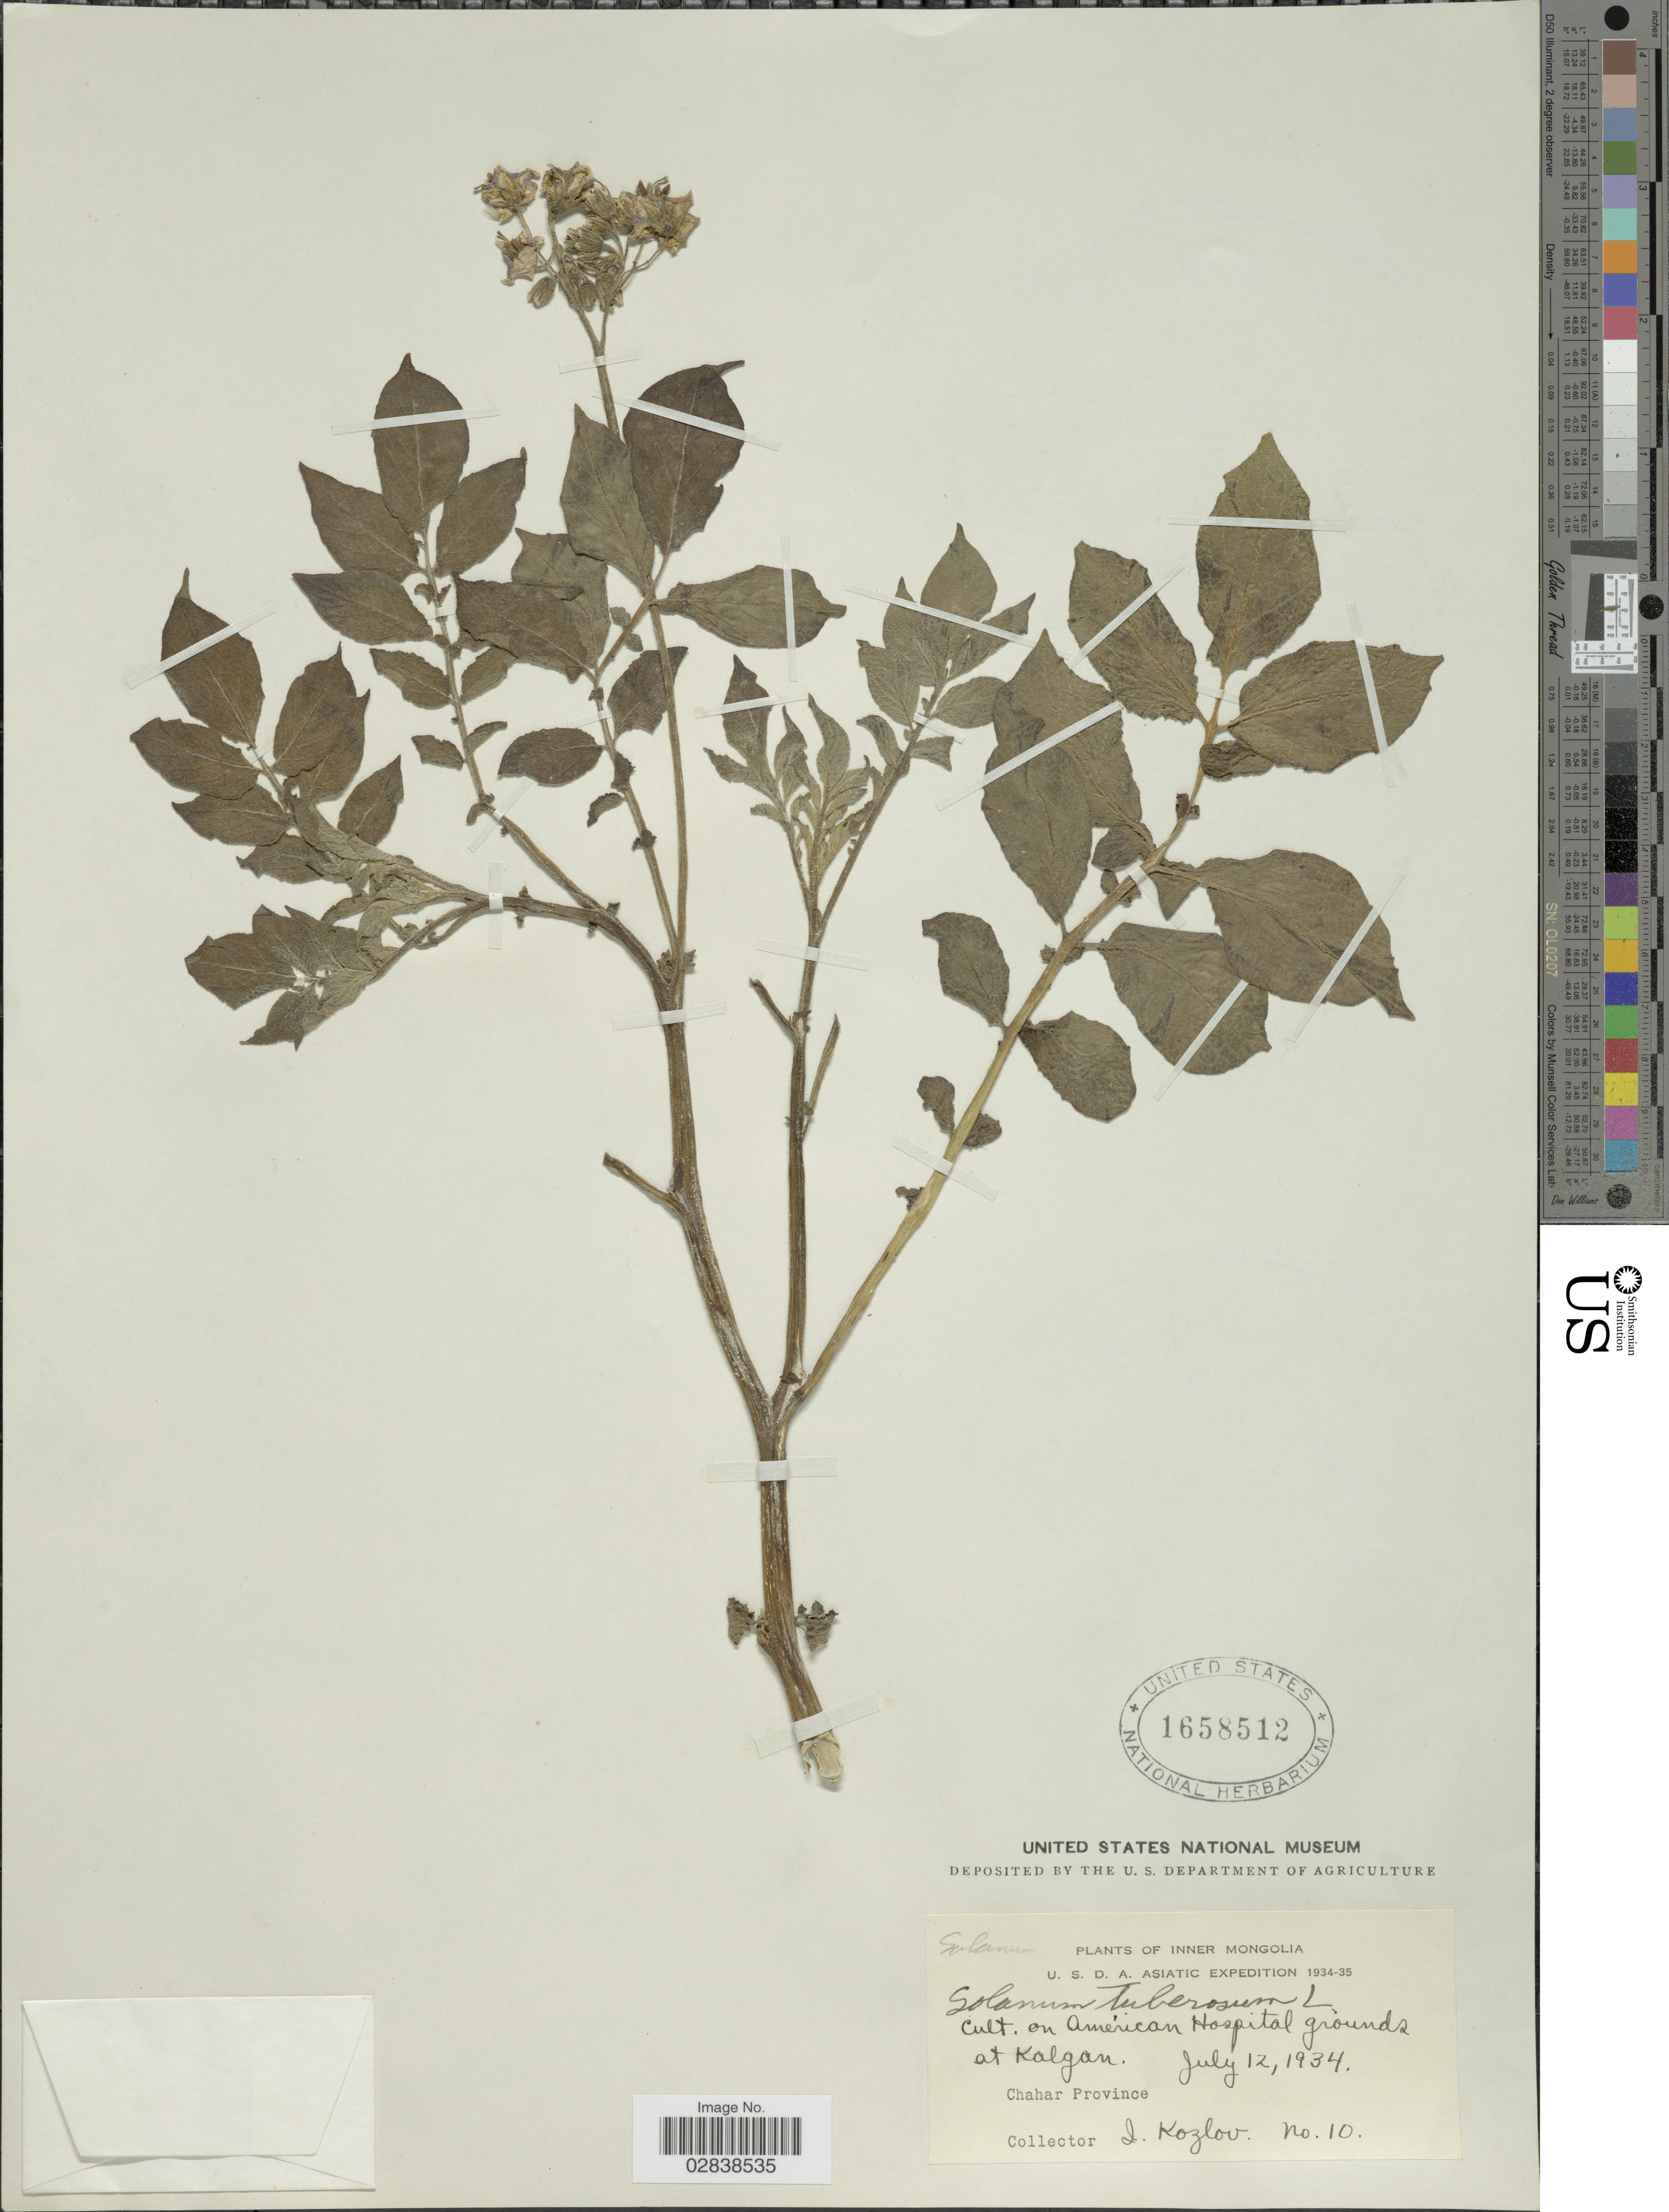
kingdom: Plantae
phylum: Tracheophyta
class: Magnoliopsida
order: Solanales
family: Solanaceae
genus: Solanum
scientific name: Solanum tuberosum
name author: L.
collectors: I. Kozlov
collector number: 10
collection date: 1934-07-12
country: China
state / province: Nei Monggol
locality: Inner Mongolia, On American Hospital grounds at Kalgan, Chahar Province.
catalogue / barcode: US 1658512